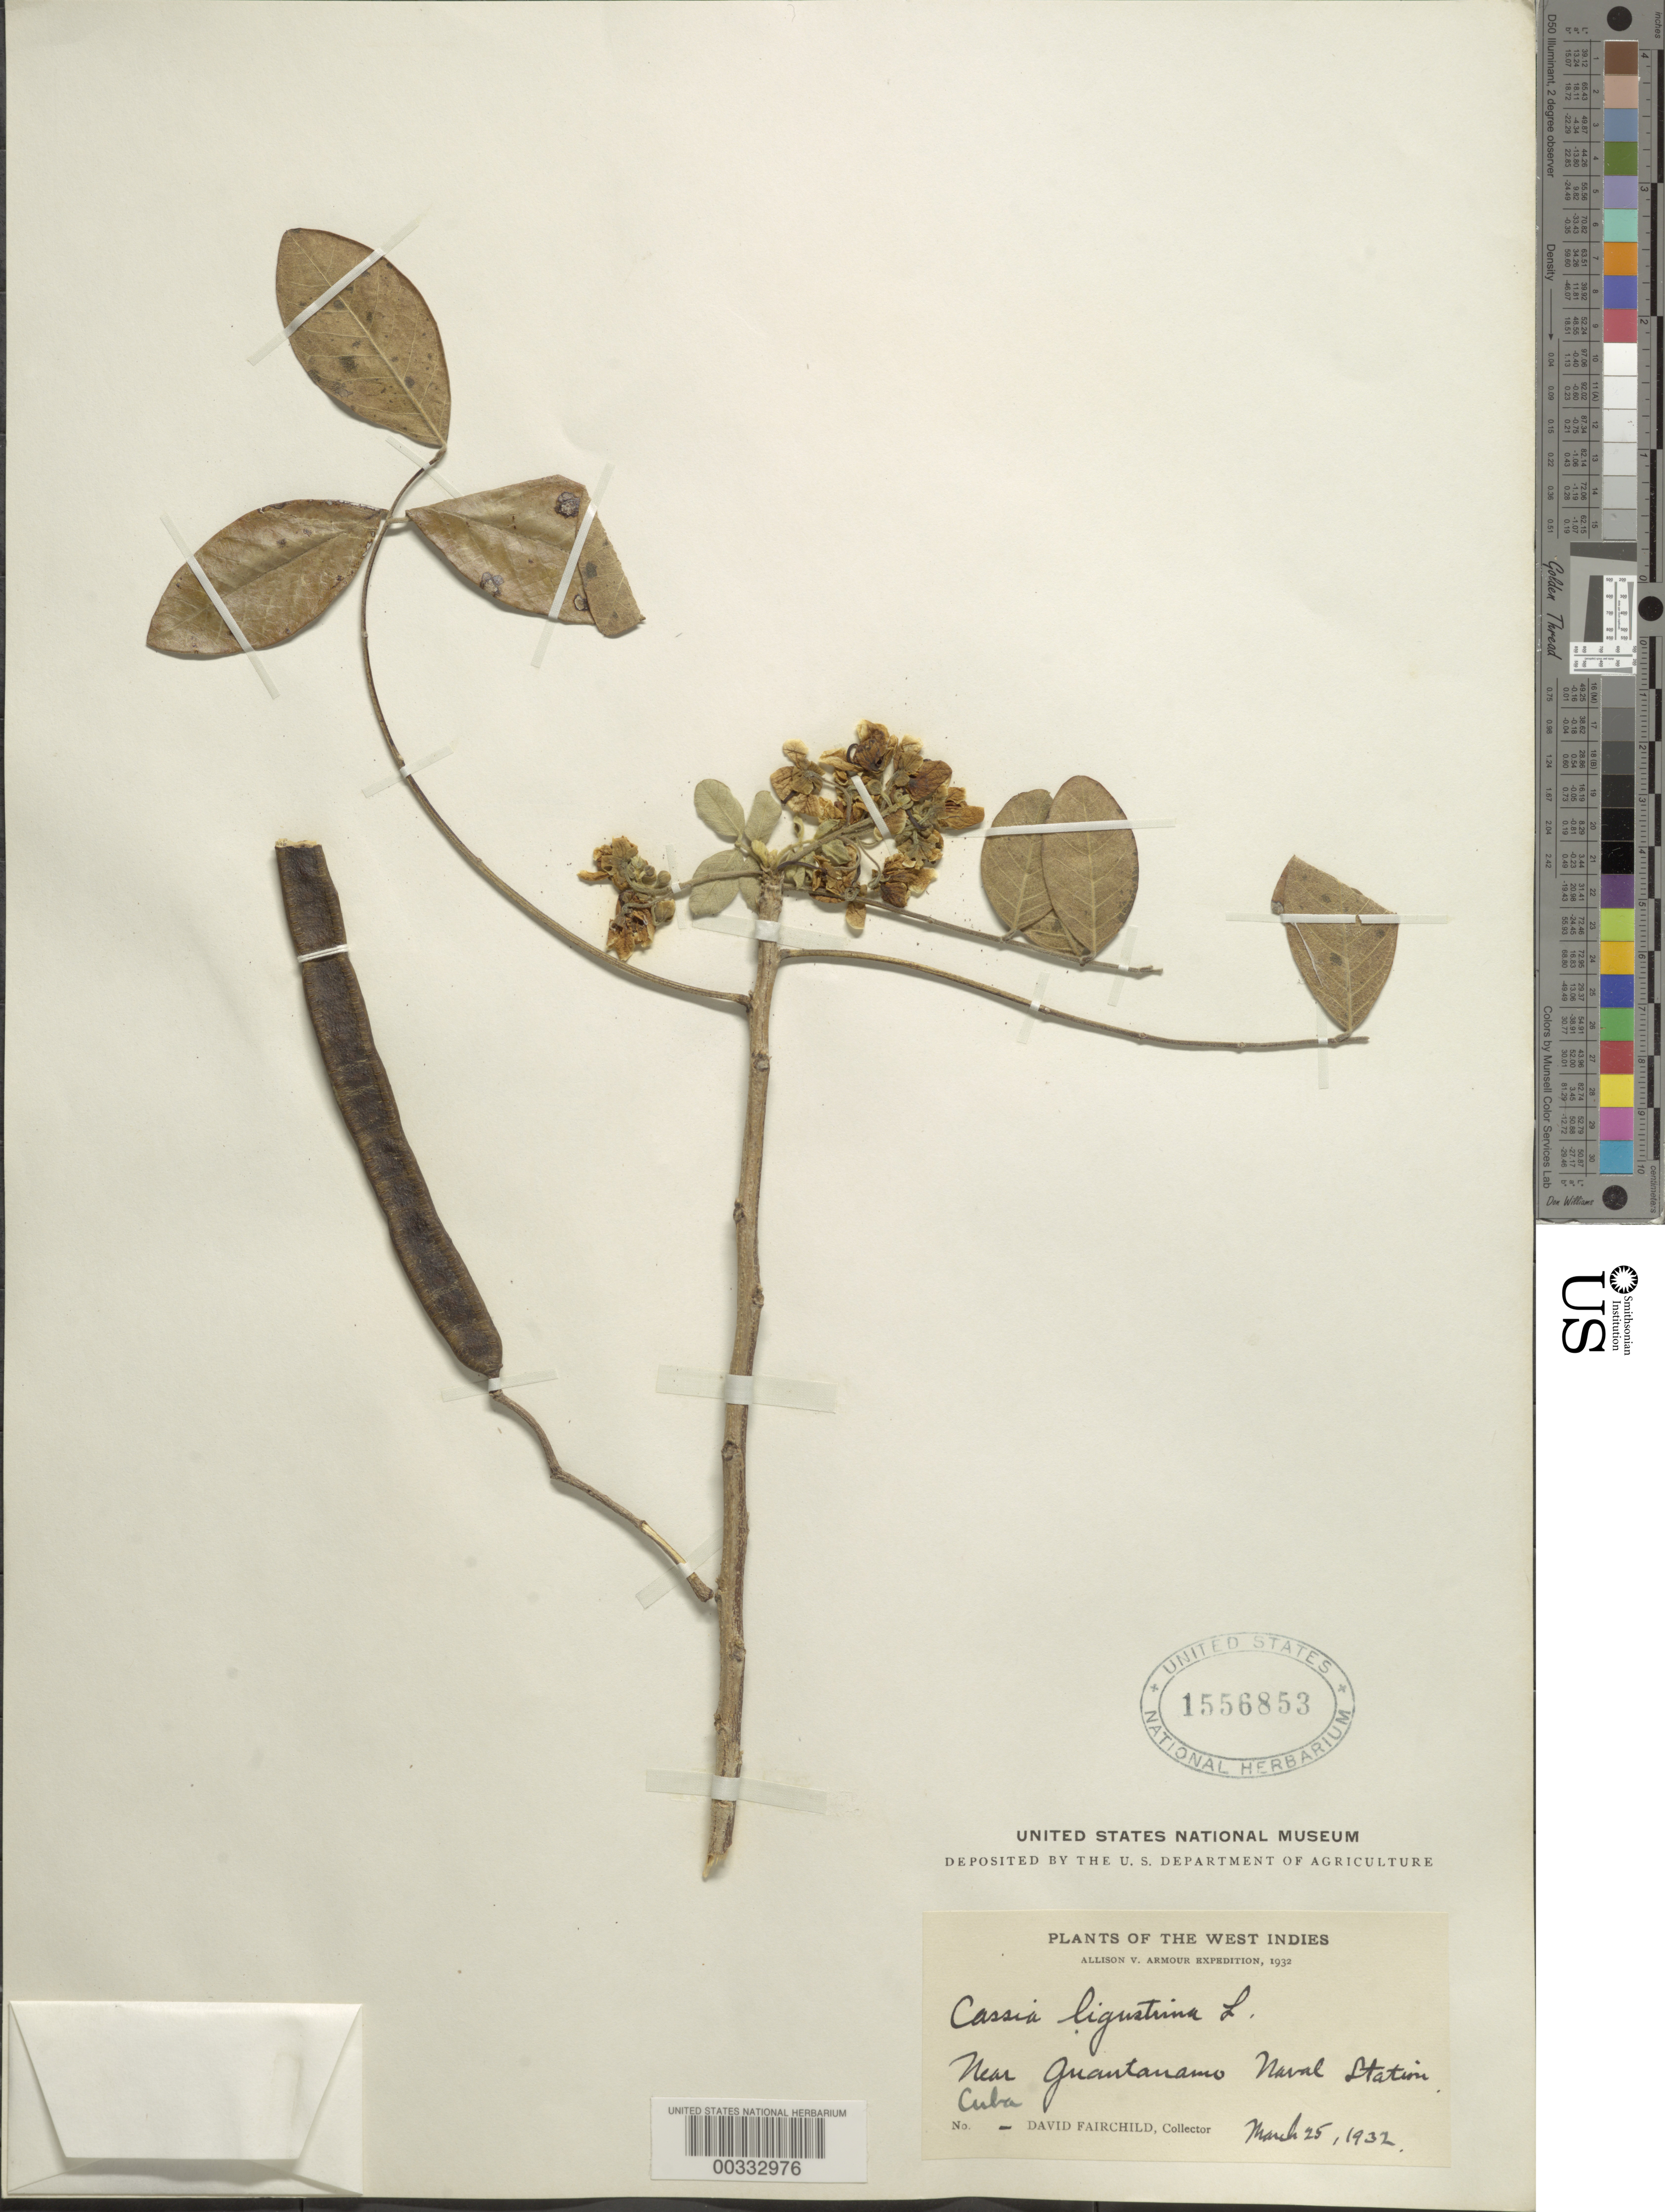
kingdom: Plantae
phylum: Tracheophyta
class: Magnoliopsida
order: Fabales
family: Fabaceae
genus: Senna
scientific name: Senna ligustrina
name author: (L.) H.S. Irwin & Barneby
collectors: D. Fairchild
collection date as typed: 25 Mar 1932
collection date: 1932-03-25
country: Cuba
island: Greater Antilles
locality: Near Guantanamo Naval Station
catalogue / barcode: US 1556853